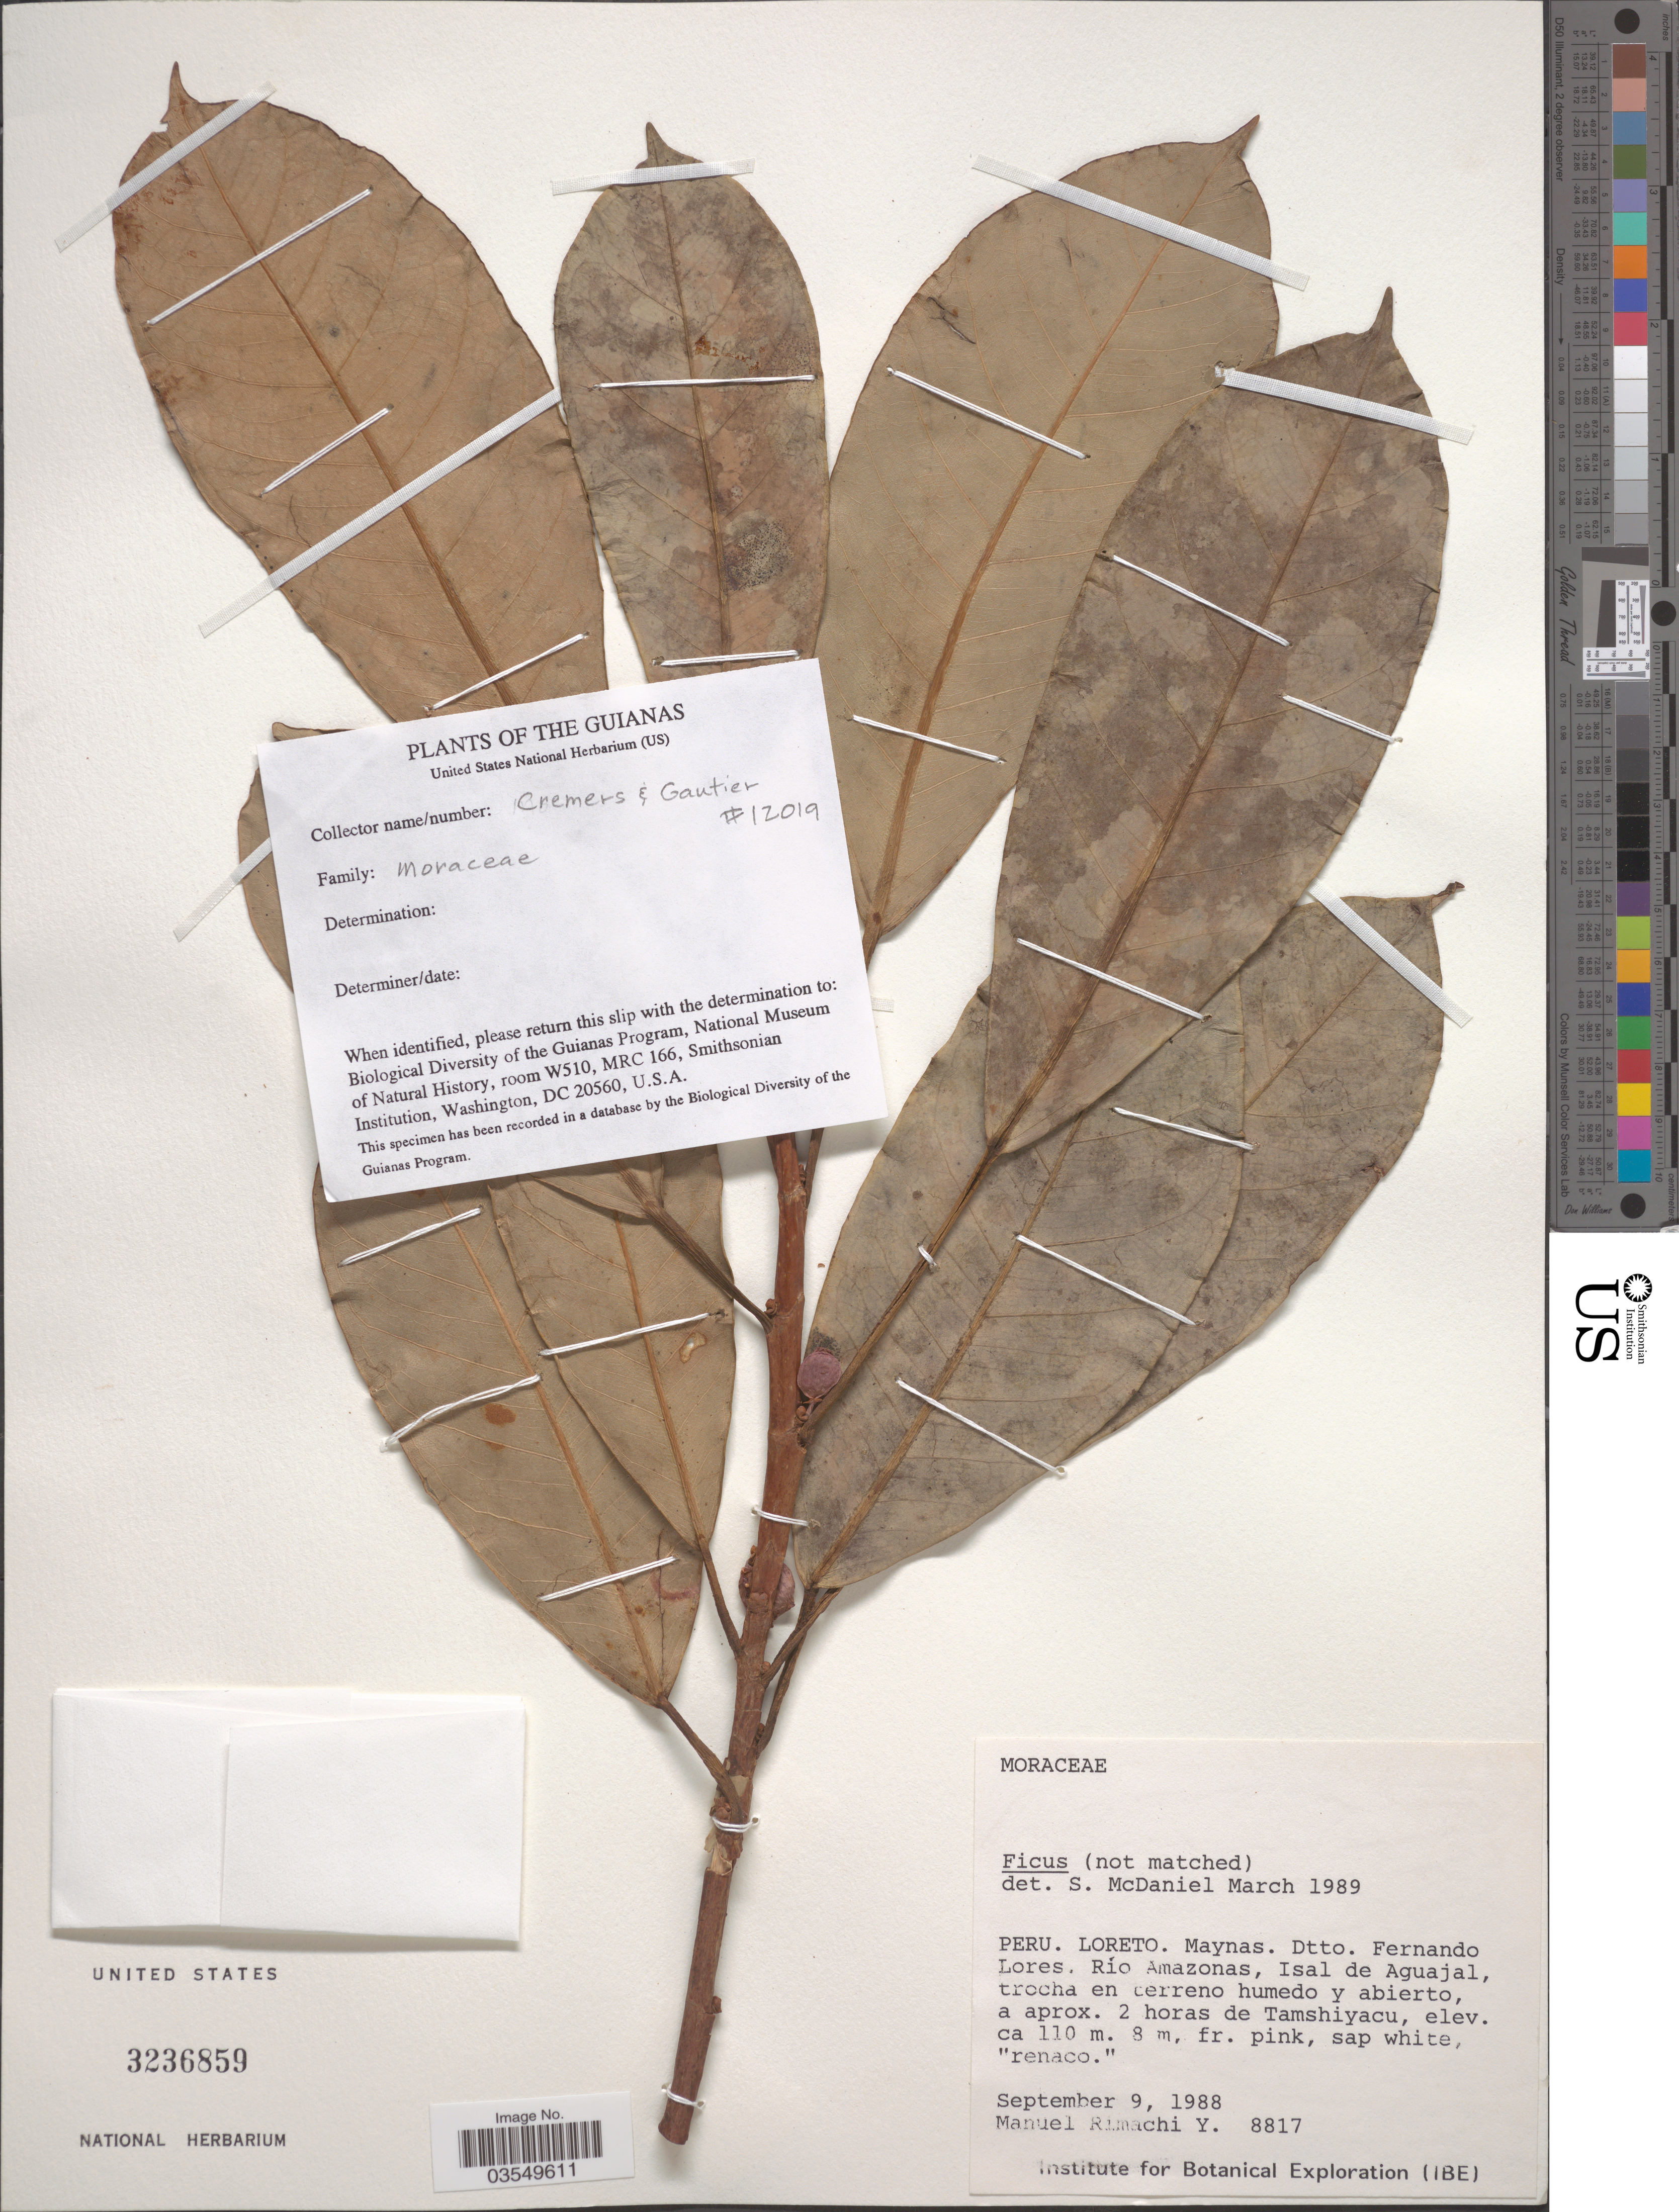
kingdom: Plantae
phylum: Tracheophyta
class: Magnoliopsida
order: Rosales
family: Moraceae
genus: Ficus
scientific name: Ficus sp.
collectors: M. Rimachi Y.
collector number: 8817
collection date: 1988-09-09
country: Peru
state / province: Loreto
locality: Maynas. Dtto. Fernando Lores. Río Amazonas, Isla de Aguajal.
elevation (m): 110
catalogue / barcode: US 3236859